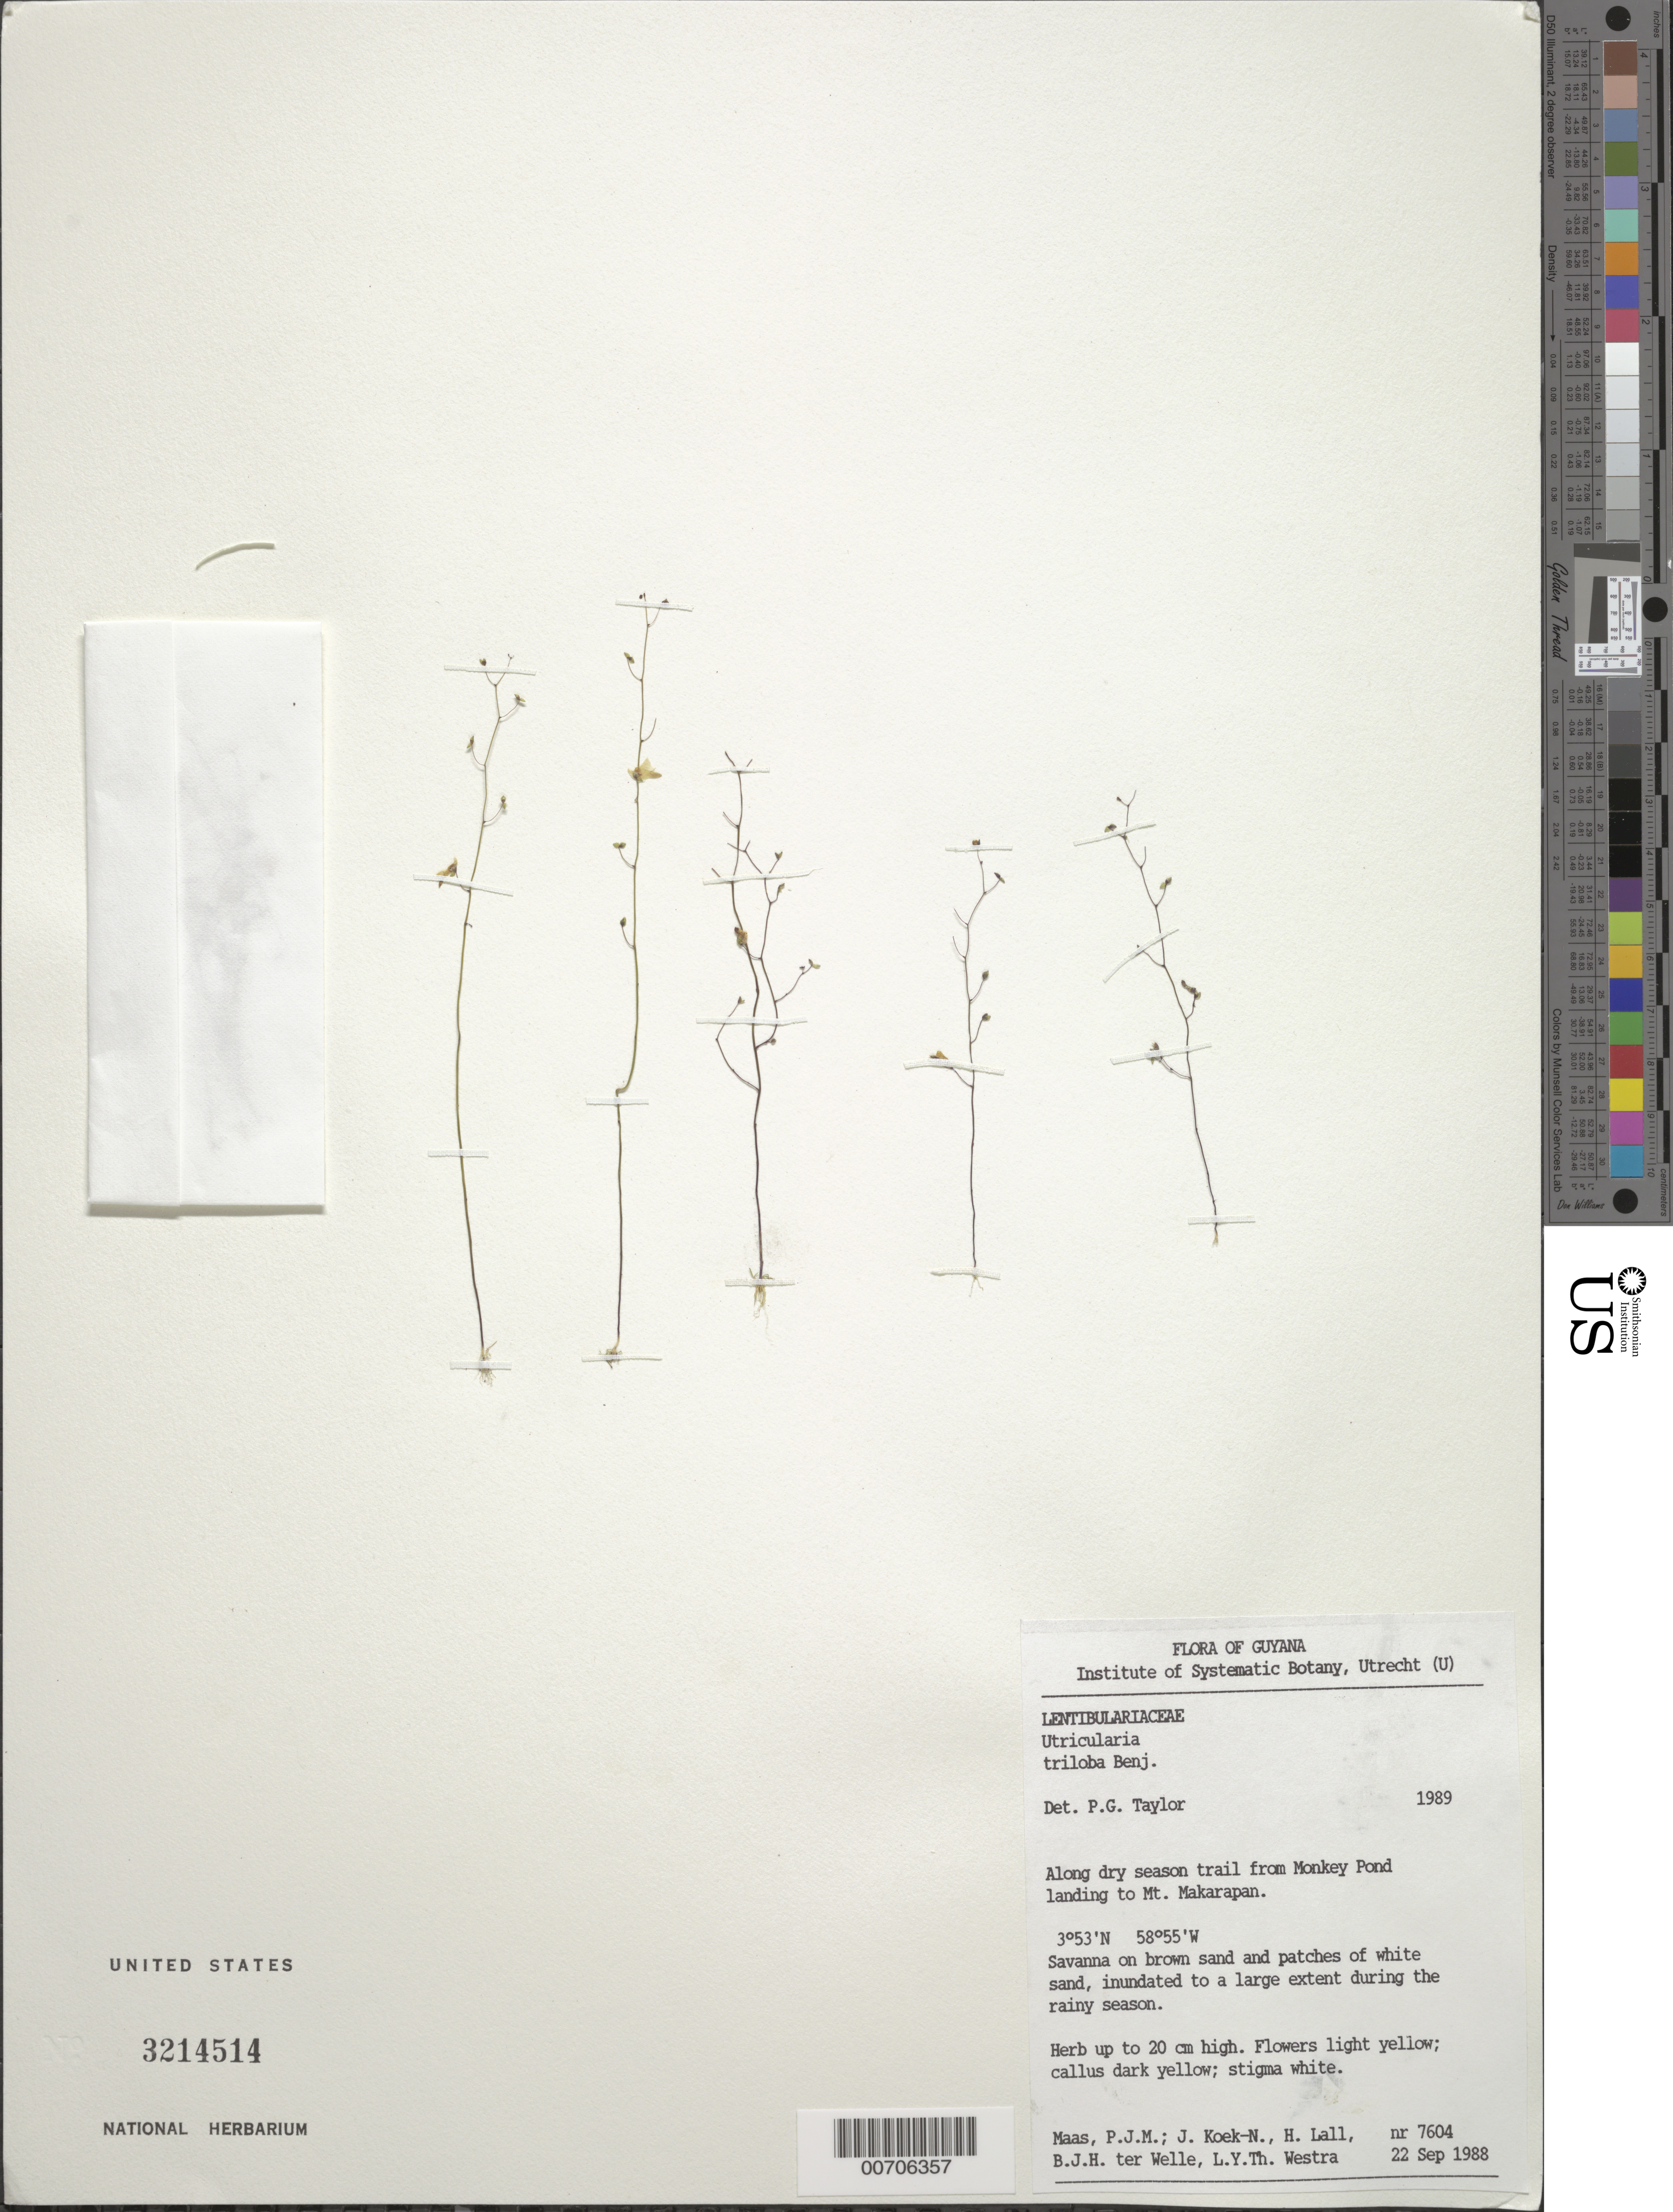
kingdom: Plantae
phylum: Tracheophyta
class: Magnoliopsida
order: Lamiales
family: Lentibulariaceae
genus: Utricularia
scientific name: Utricularia triloba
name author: Benj.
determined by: Taylor, P. G.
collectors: P. Maas, J. Koek-Noorman, H. Lall, B. Welle & L. Y. T. Westra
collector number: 7604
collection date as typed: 22-Sep-88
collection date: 1988-09-22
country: Guyana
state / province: U. Takutu-U. Essequibo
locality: Monkey Pond landing, dry season trail to Mt. Makarapan; Rupununi River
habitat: Savanna on brown sand and patches of white sand, inundated to a large extent during the raineiy season.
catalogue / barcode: US 3214514